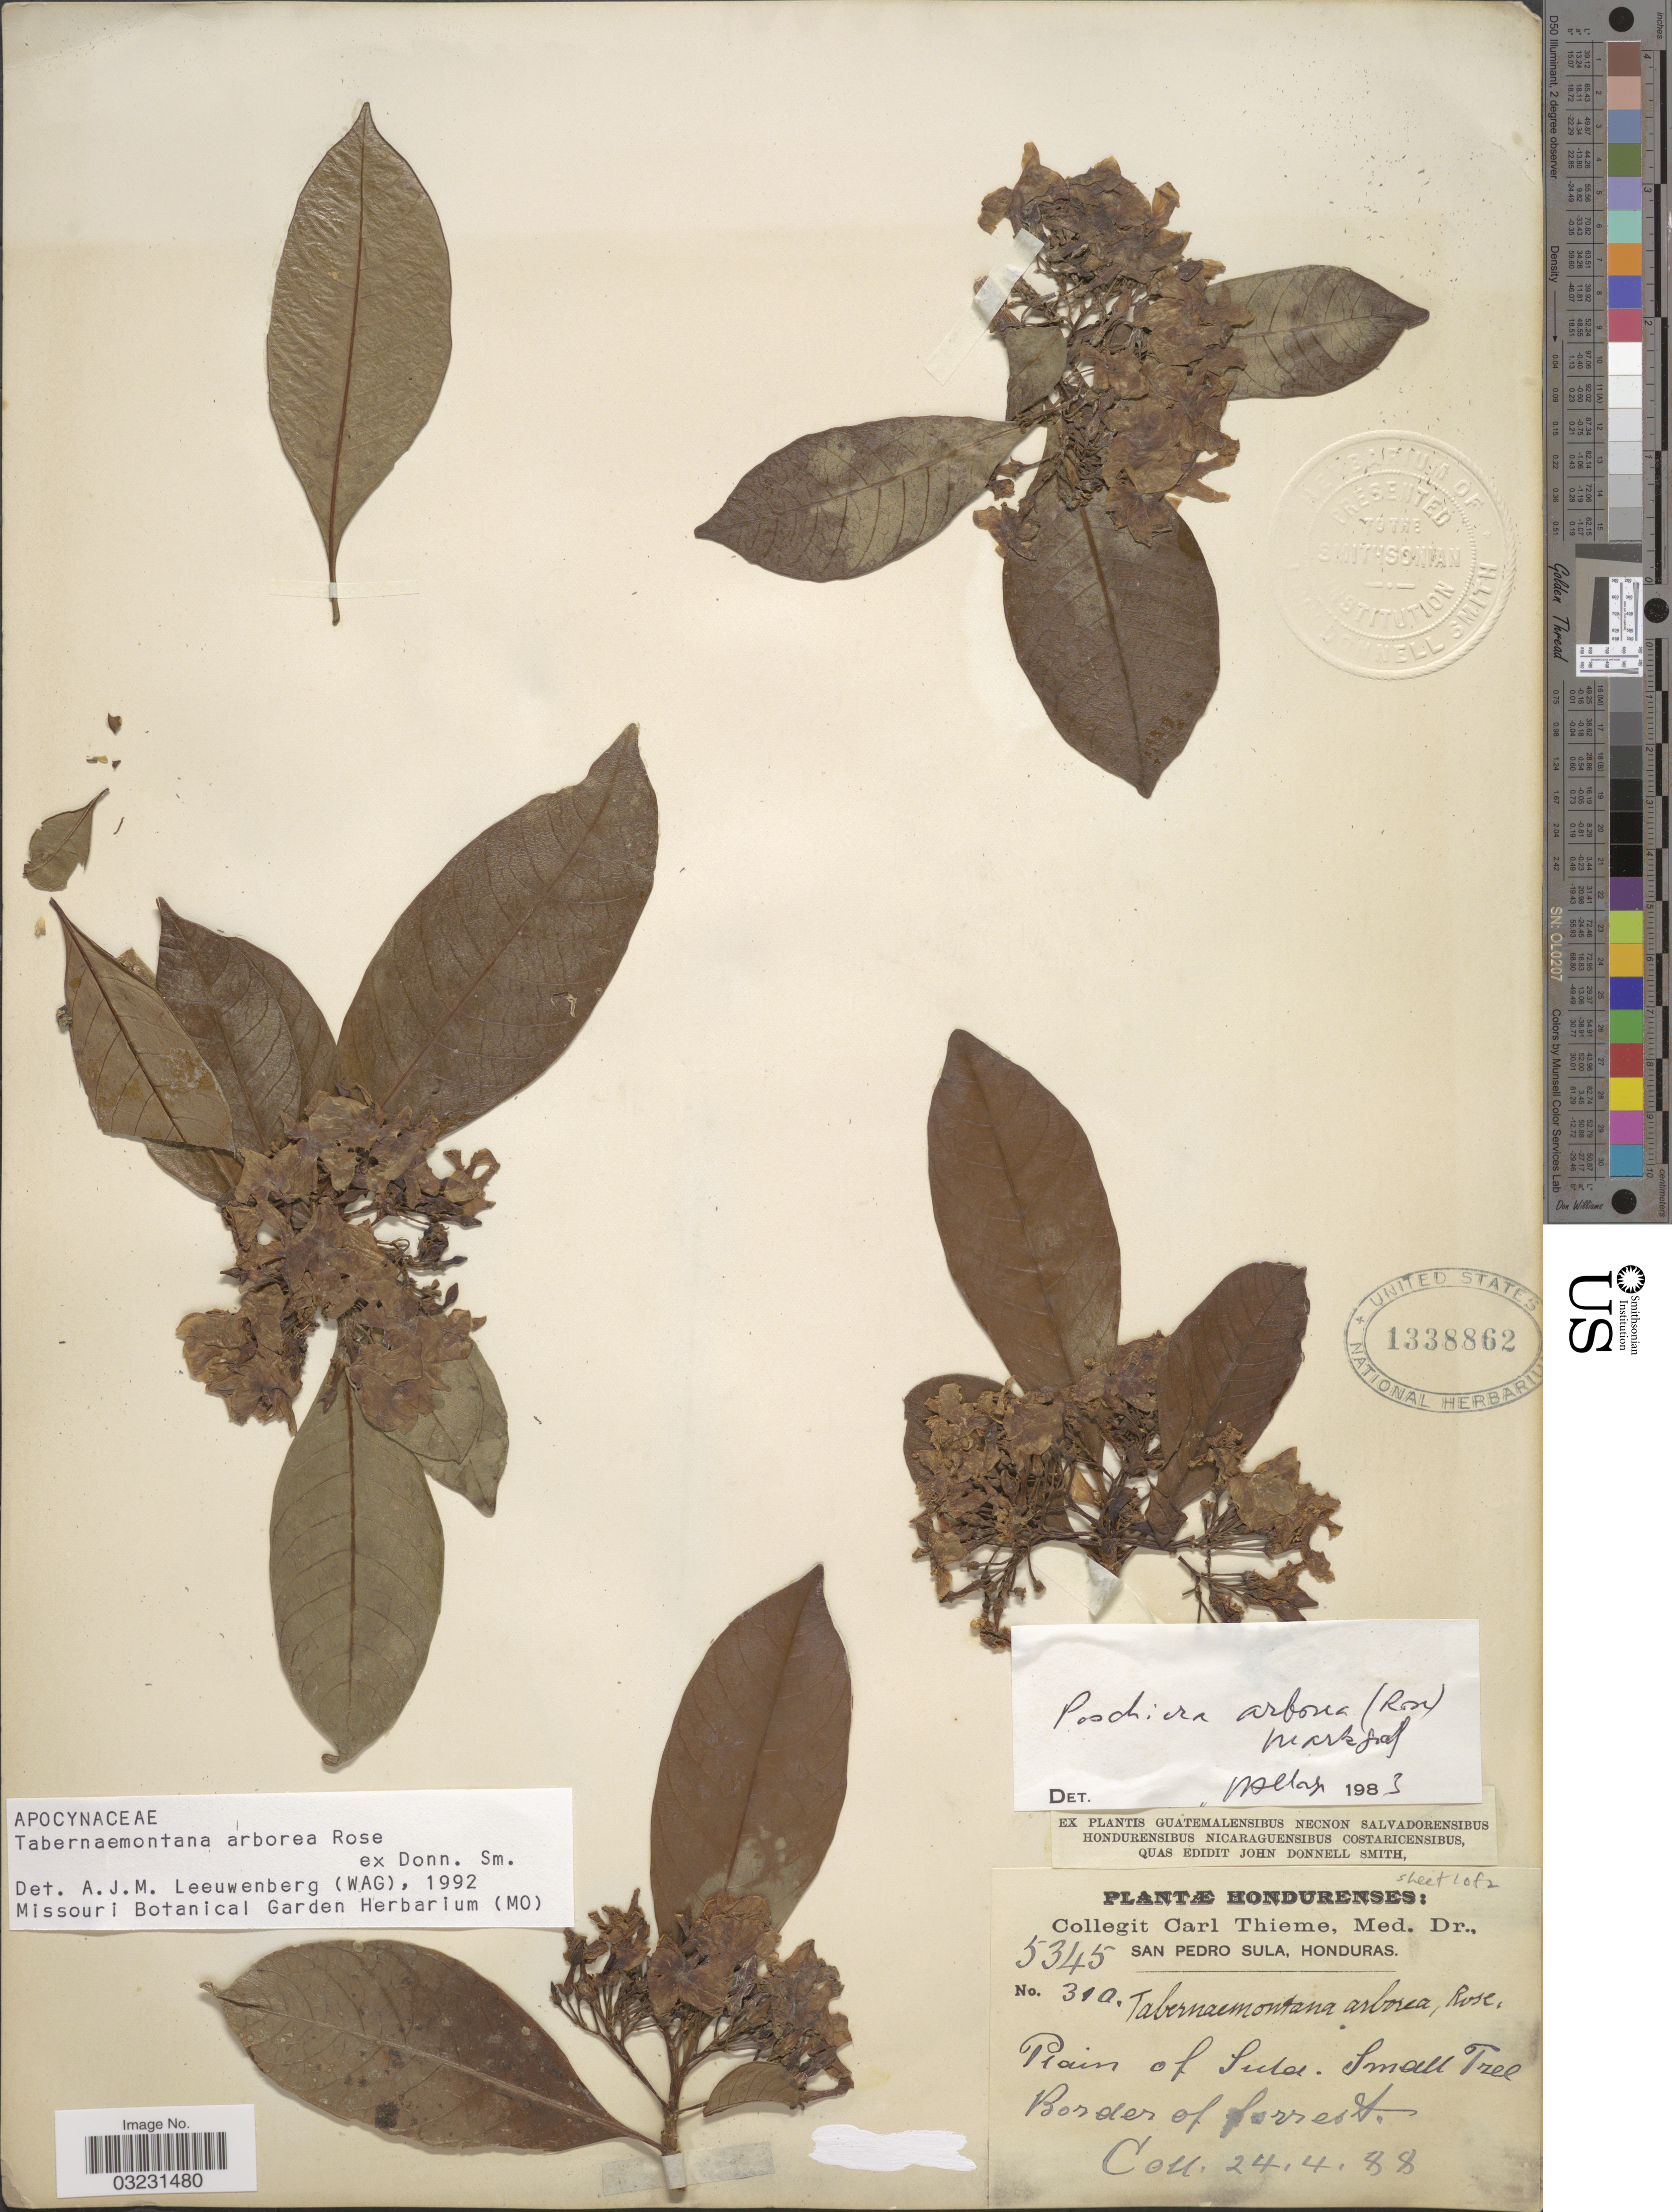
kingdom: Plantae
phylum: Tracheophyta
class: Magnoliopsida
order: Gentianales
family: Apocynaceae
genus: Tabernaemontana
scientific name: Tabernaemontana arborea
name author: Rose in Donn. Sm.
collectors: C. Thieme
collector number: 5345/310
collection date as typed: Transcribed d/m/y: 24/4/88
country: Honduras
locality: San Pedro Sula. Plain of Sula. Border of forrest.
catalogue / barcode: US 1338862